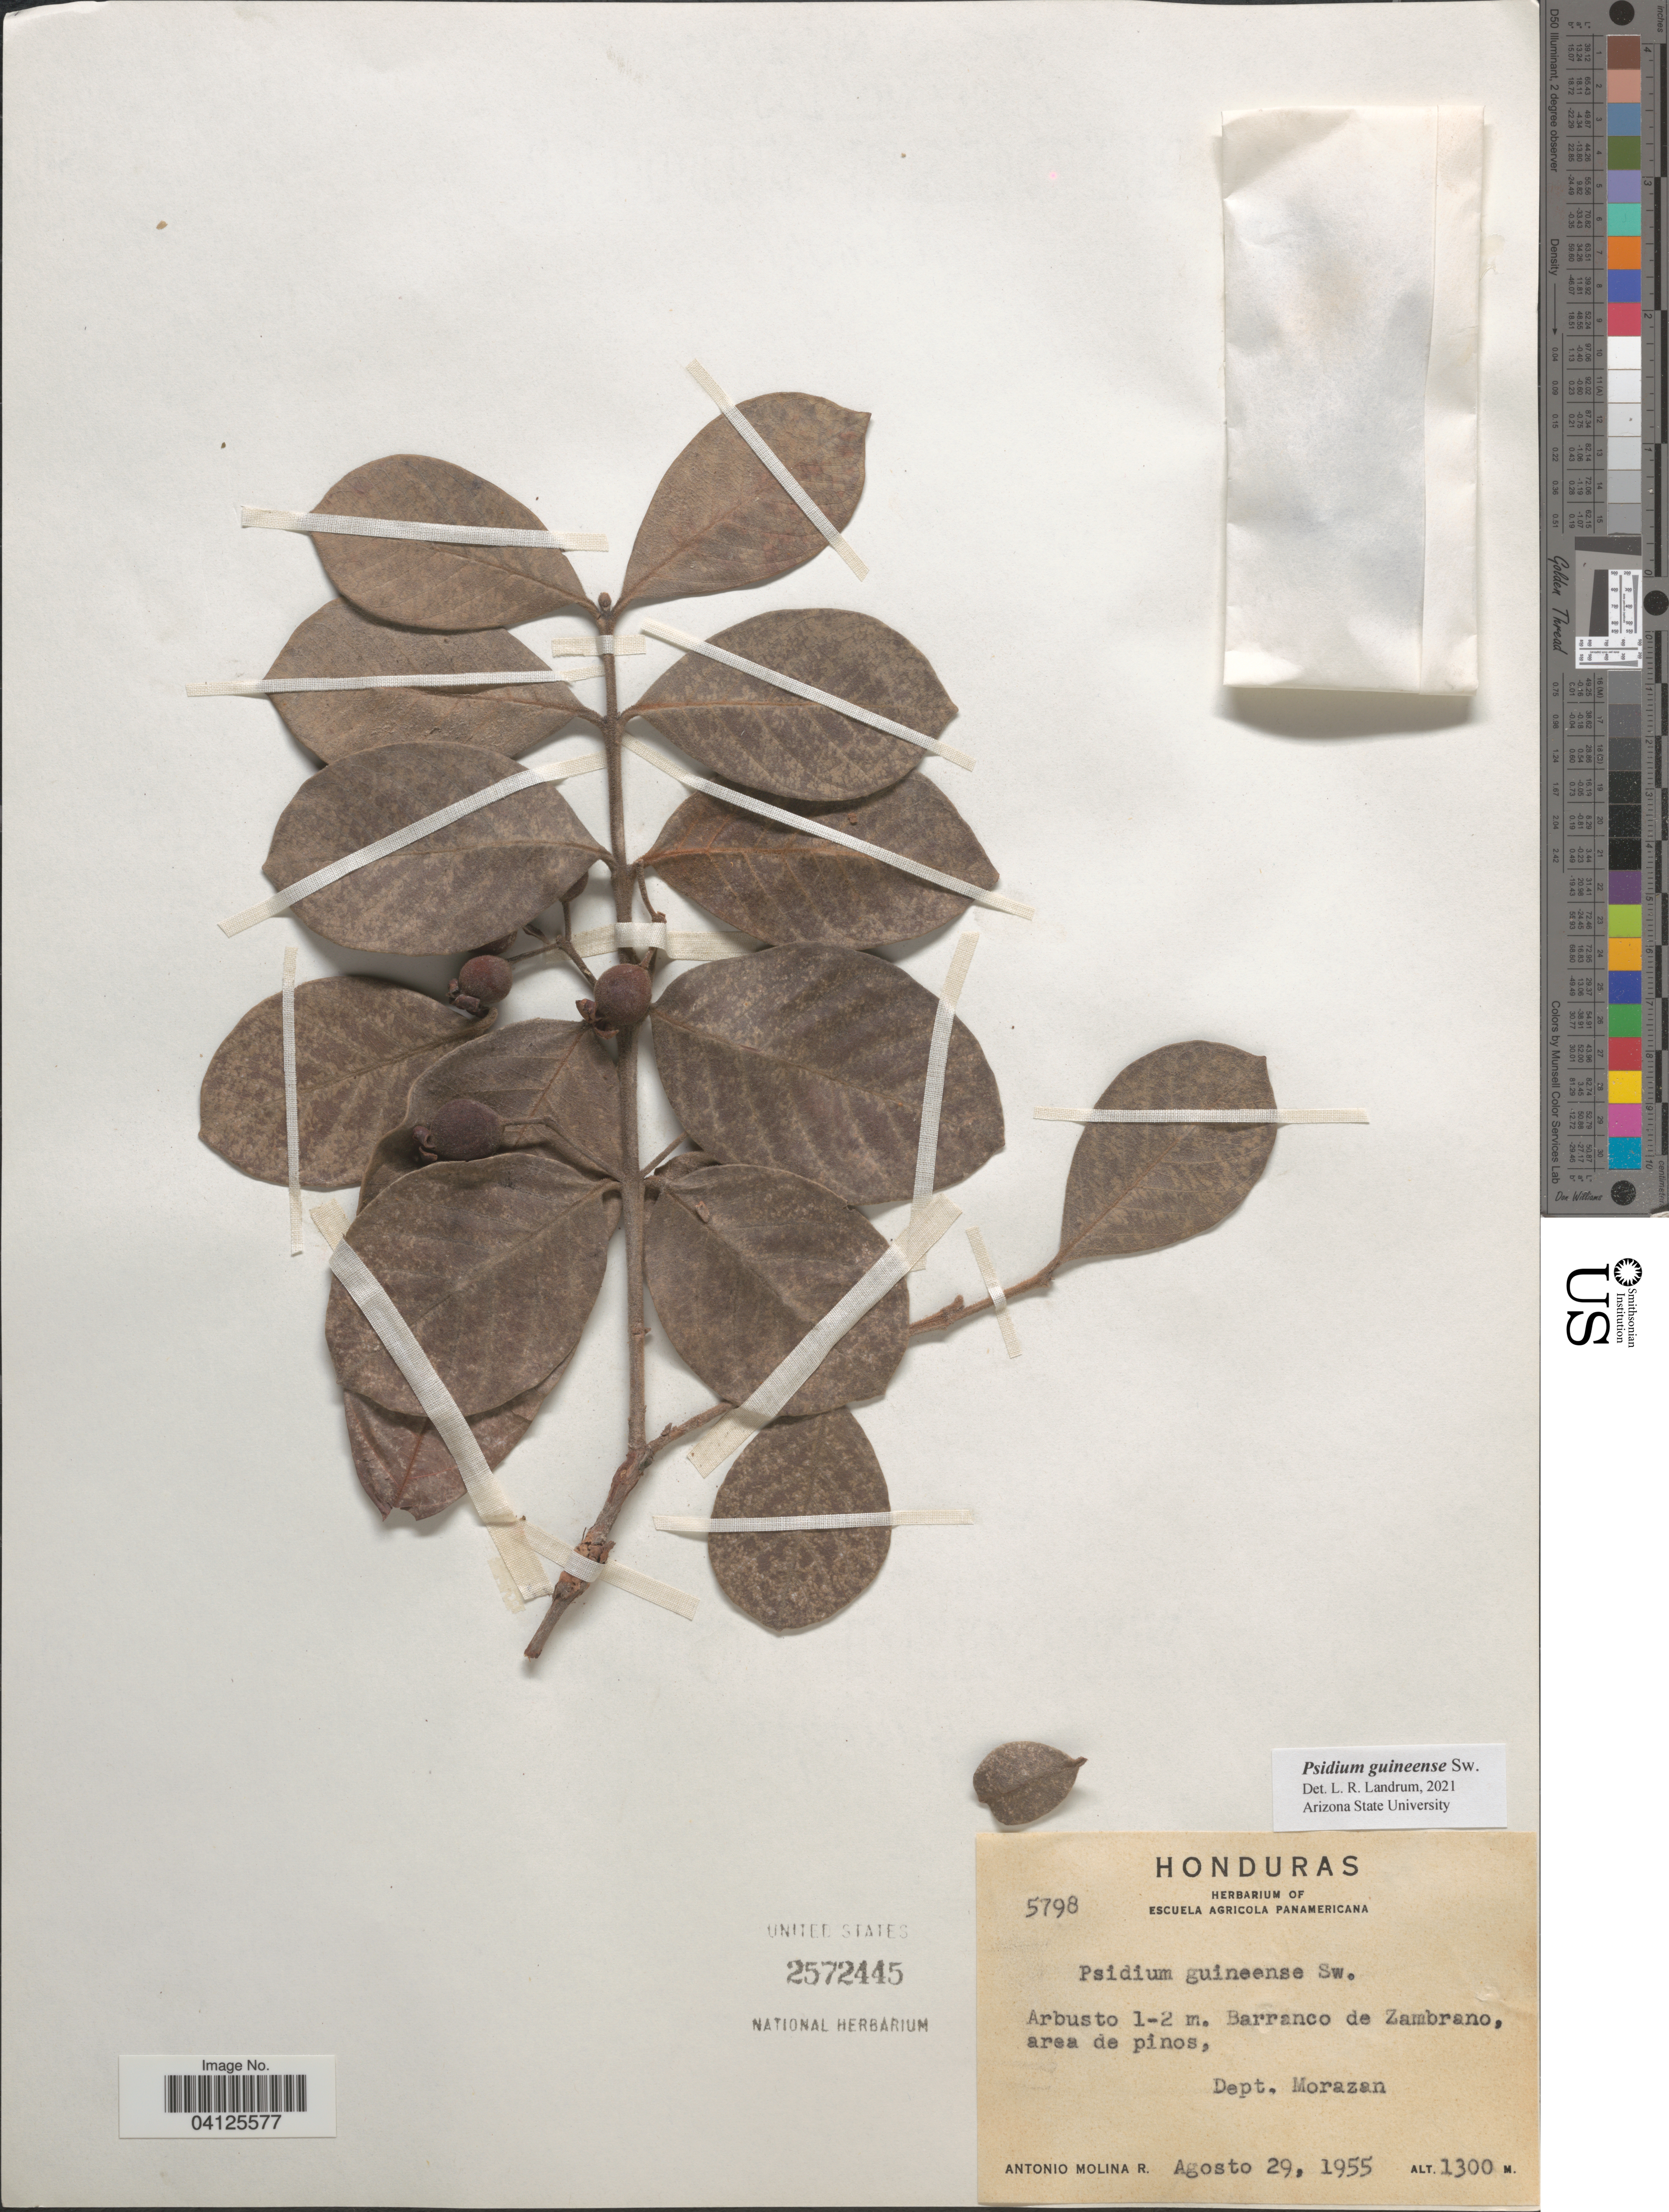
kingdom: Plantae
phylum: Tracheophyta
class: Magnoliopsida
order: Myrtales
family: Myrtaceae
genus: Psidium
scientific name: Psidium guineense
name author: Sw.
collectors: A. Molina R.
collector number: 5798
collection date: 1955-08-29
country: Honduras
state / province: Fco. Morazán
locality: Barranco de Zambrano, area de pinos, Dept. Morazan.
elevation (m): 1300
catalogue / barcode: US 2572445